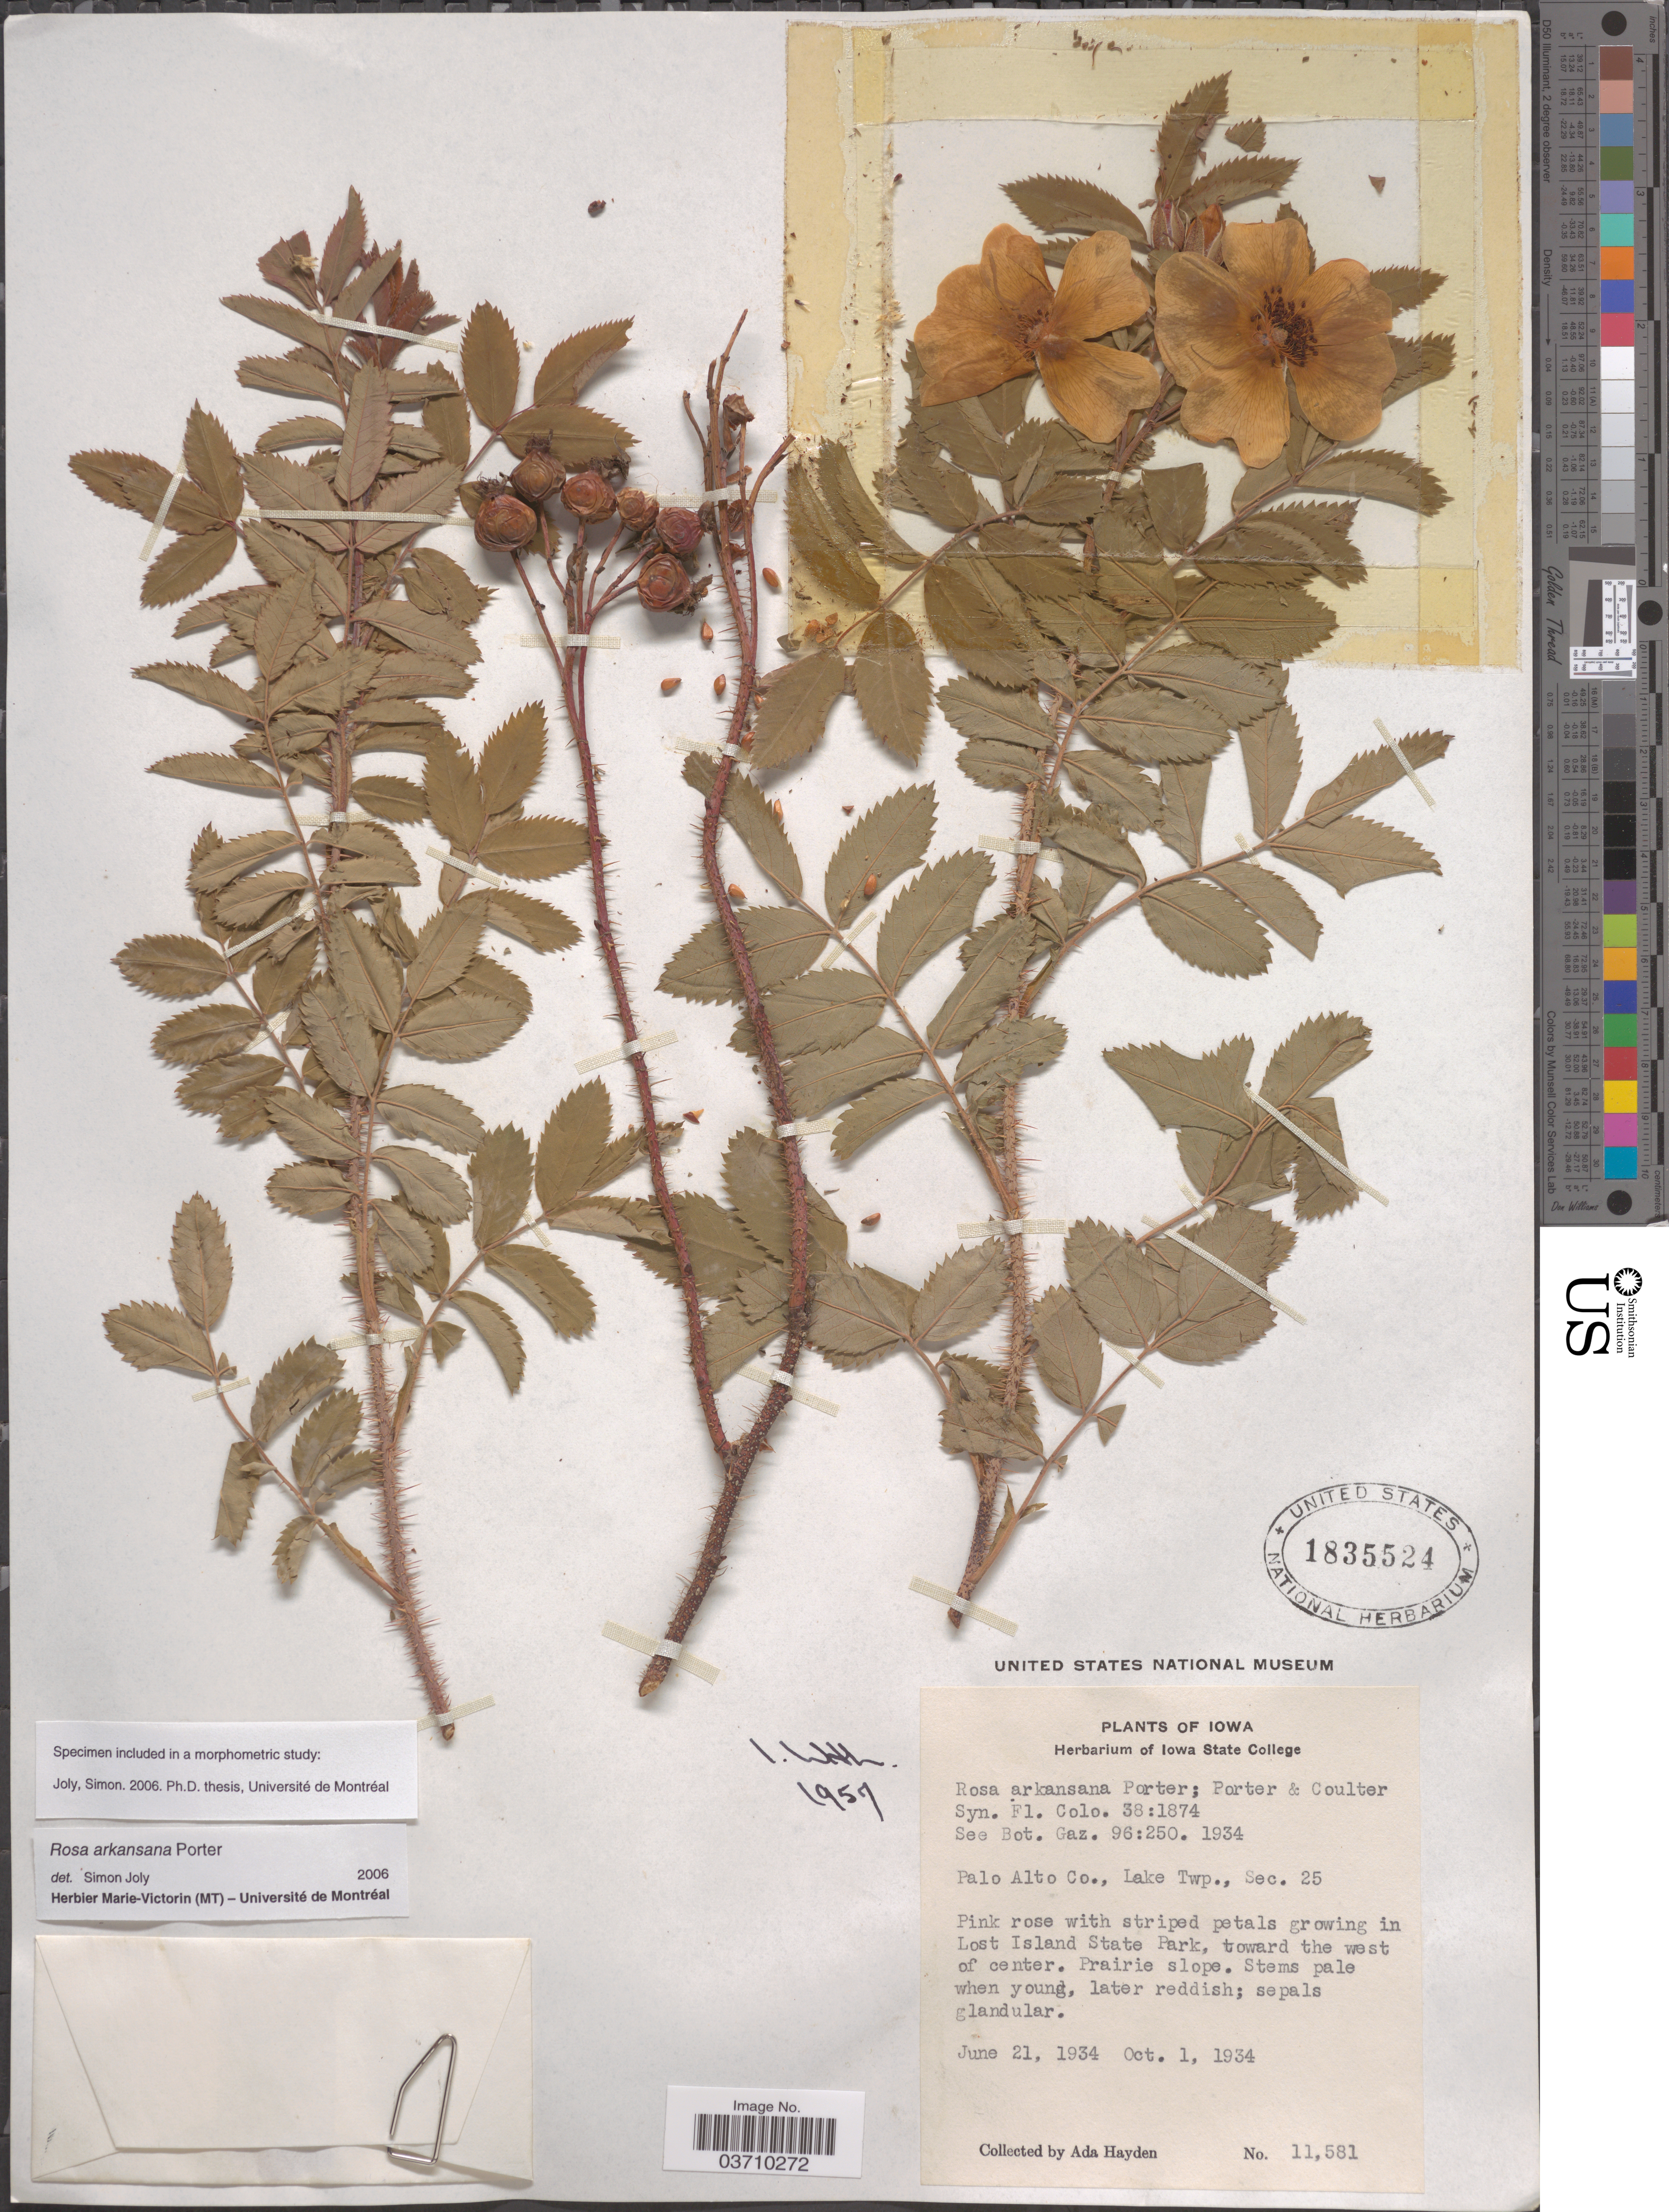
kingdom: Plantae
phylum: Tracheophyta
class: Magnoliopsida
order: Rosales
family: Rosaceae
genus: Rosa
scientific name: Rosa arkansana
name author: Porter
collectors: Ada Hayden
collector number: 11581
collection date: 1934-06-21/1934-10-01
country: United States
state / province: Iowa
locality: Palo Alto Co., Lake Twp., Sec. 25. Lost Island State Park, toward the west of center.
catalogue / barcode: US 1835524